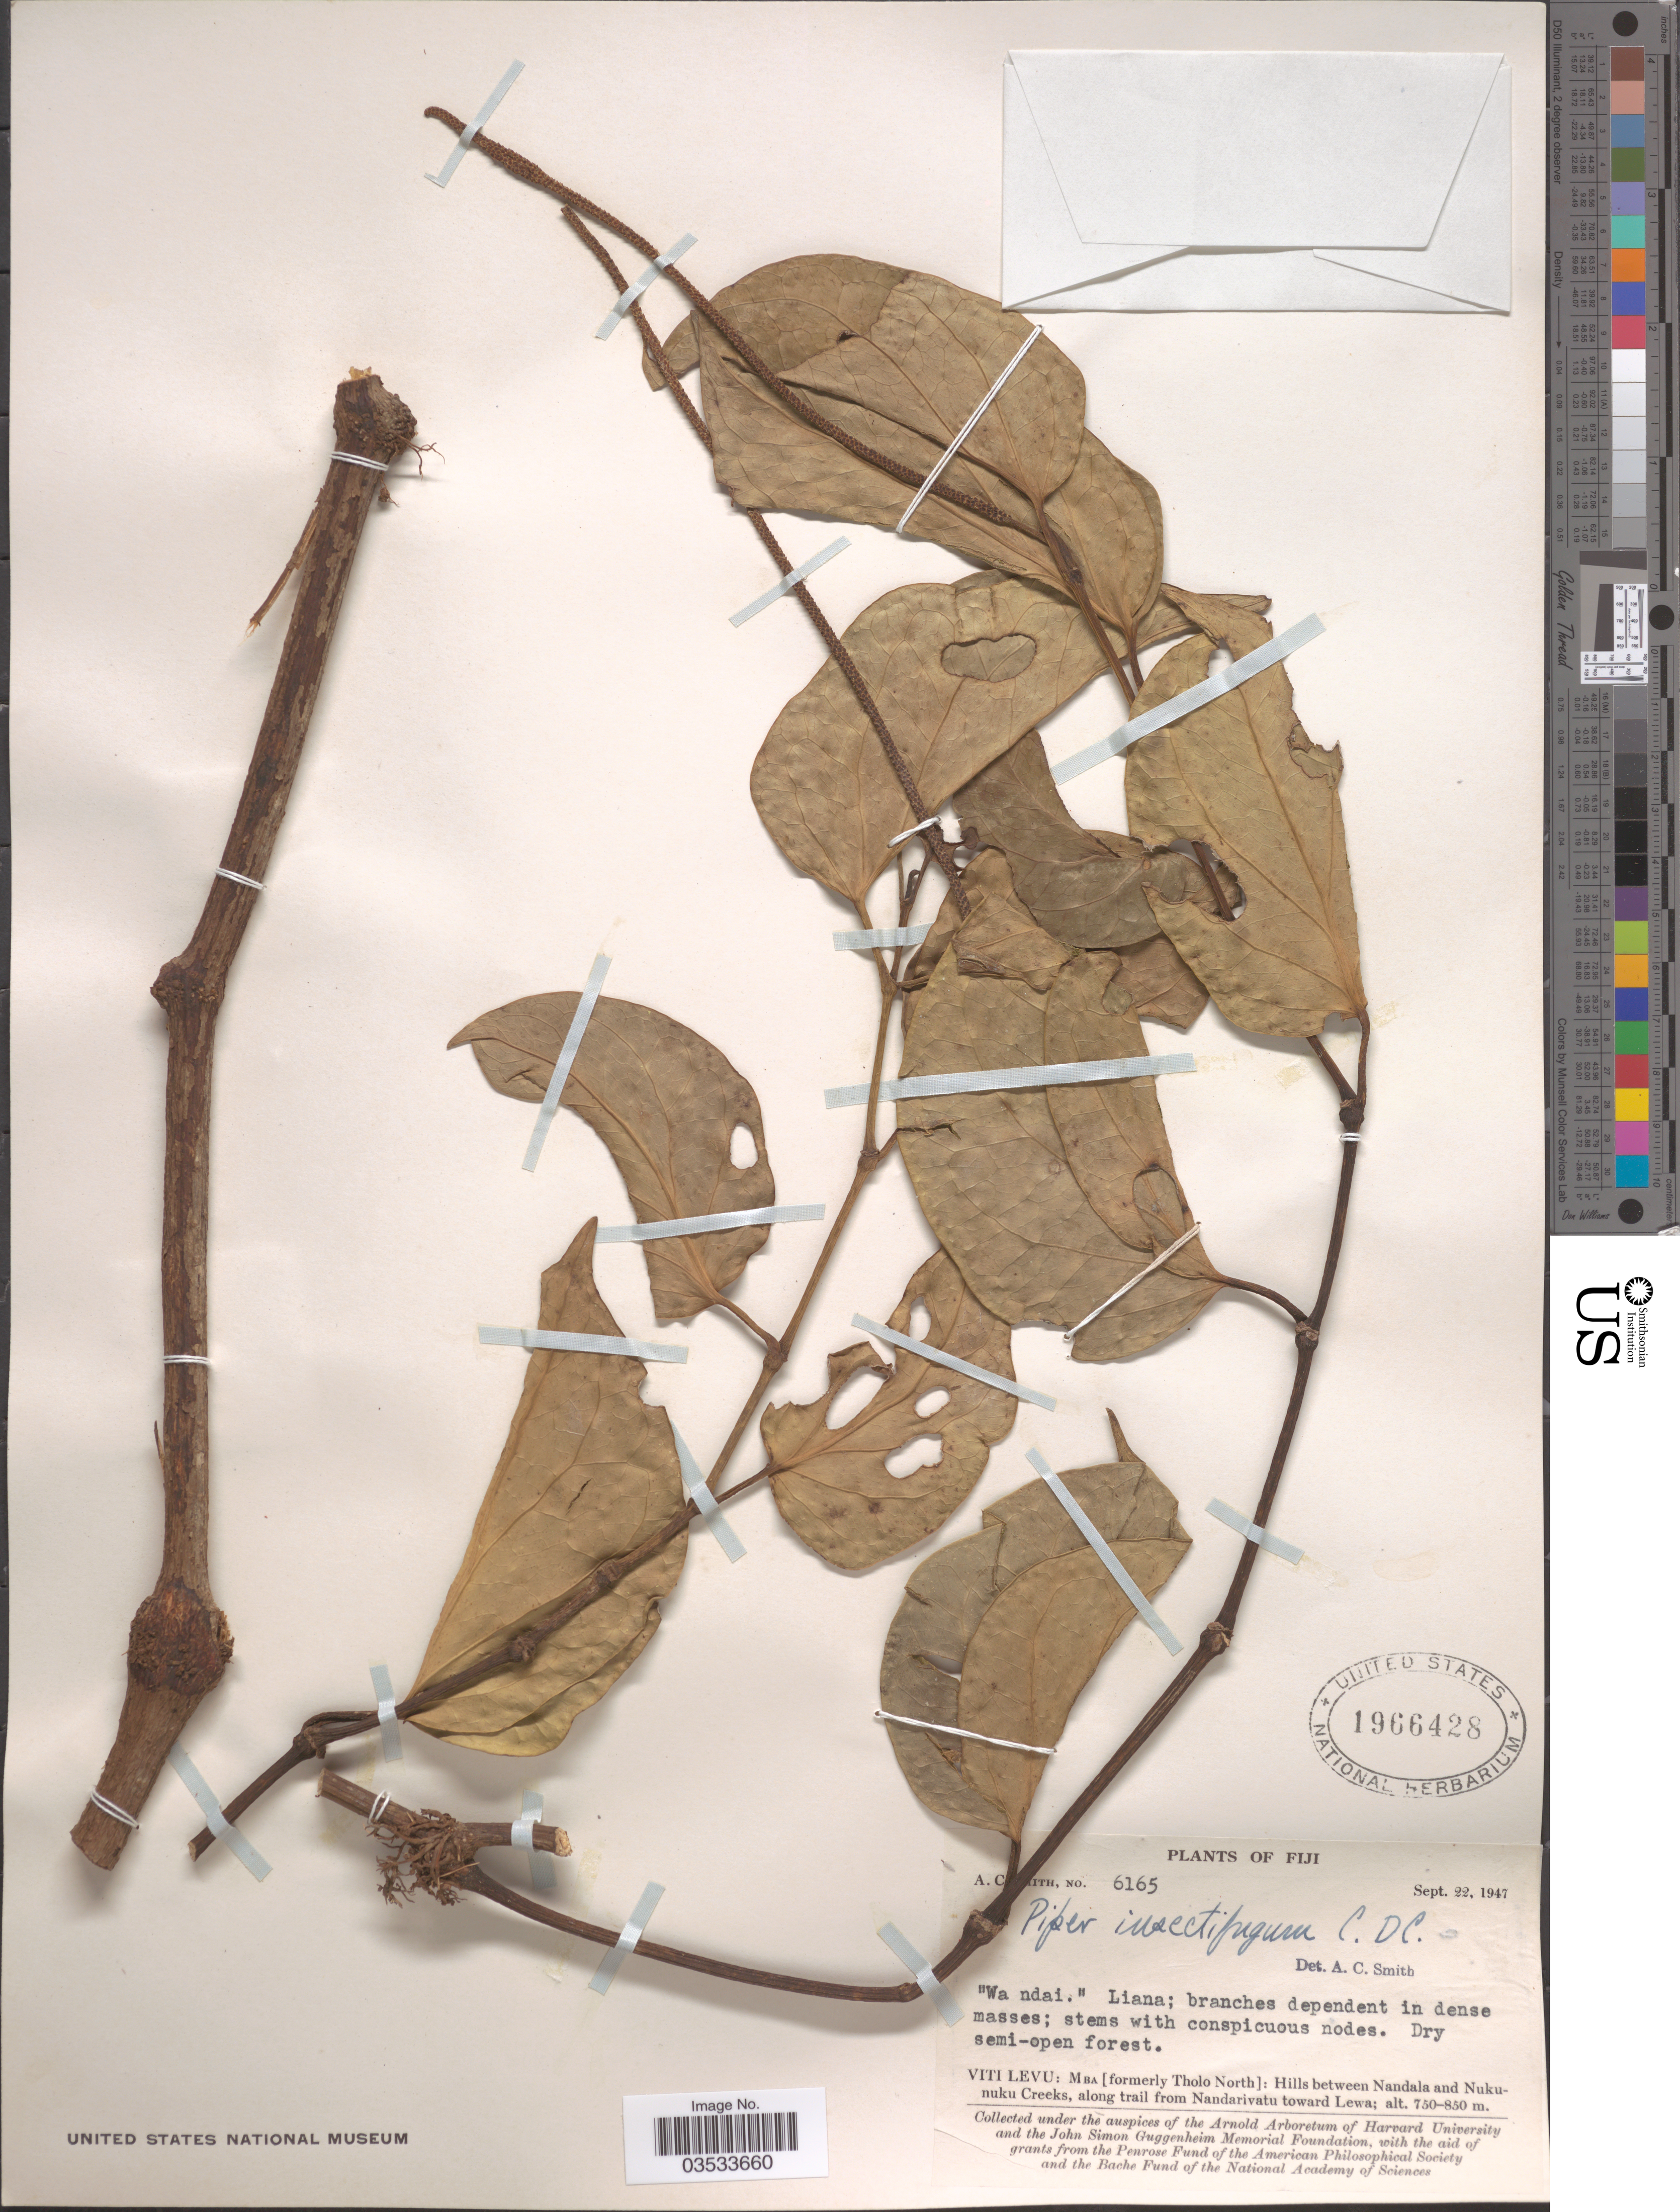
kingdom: Plantae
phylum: Tracheophyta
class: Magnoliopsida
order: Piperales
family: Piperaceae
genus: Piper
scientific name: Piper insectifugum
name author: C. DC.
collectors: A. C. Smith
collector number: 6165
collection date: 1947-09-22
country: Fiji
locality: Viti Levu: Mba [formerly Tholo North]: Hills between Nandala and Nukunuku Creeks, along trail from Nandarivatu toward Lewa.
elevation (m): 750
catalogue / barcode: US 1966428